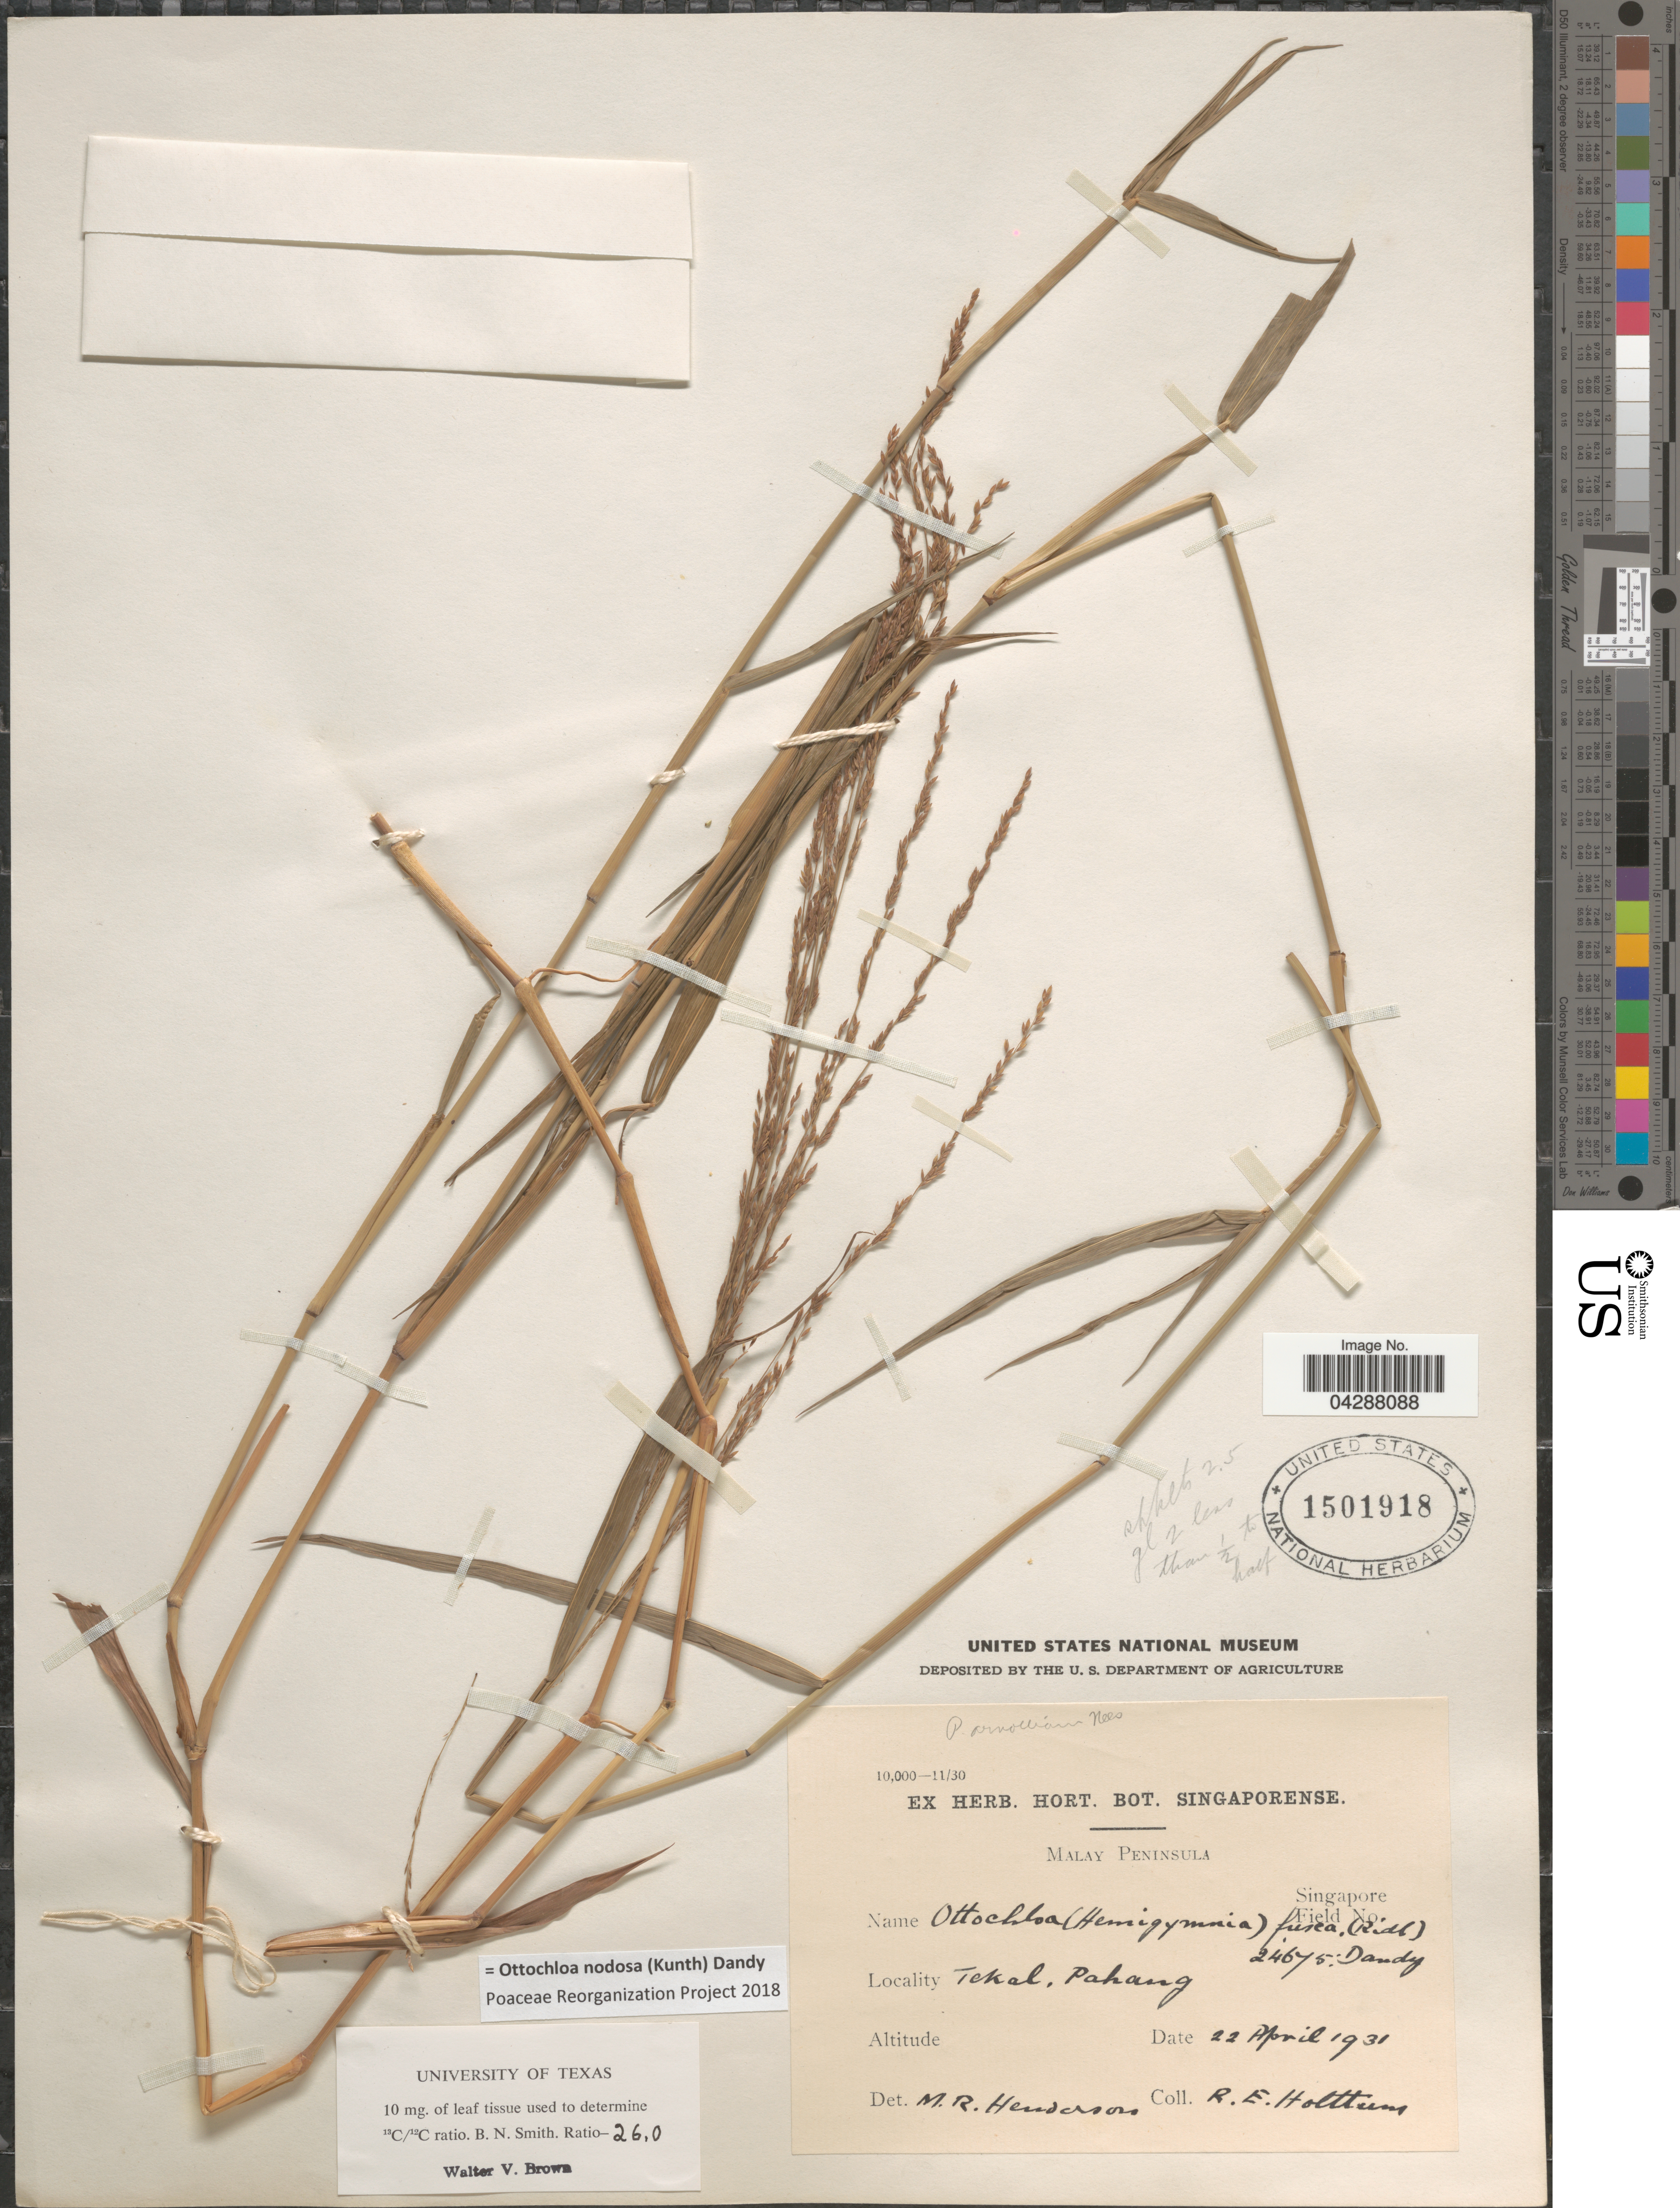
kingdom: Plantae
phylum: Tracheophyta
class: Liliopsida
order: Poales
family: Poaceae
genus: Ottochloa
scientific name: Ottochloa nodosa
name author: (Kunth) Dandy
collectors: R. E. Holttum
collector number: Singapore Field 24675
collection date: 1931-04-22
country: Malaysia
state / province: Pahang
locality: Malay Peninsula. Tekal.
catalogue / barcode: US 1501918